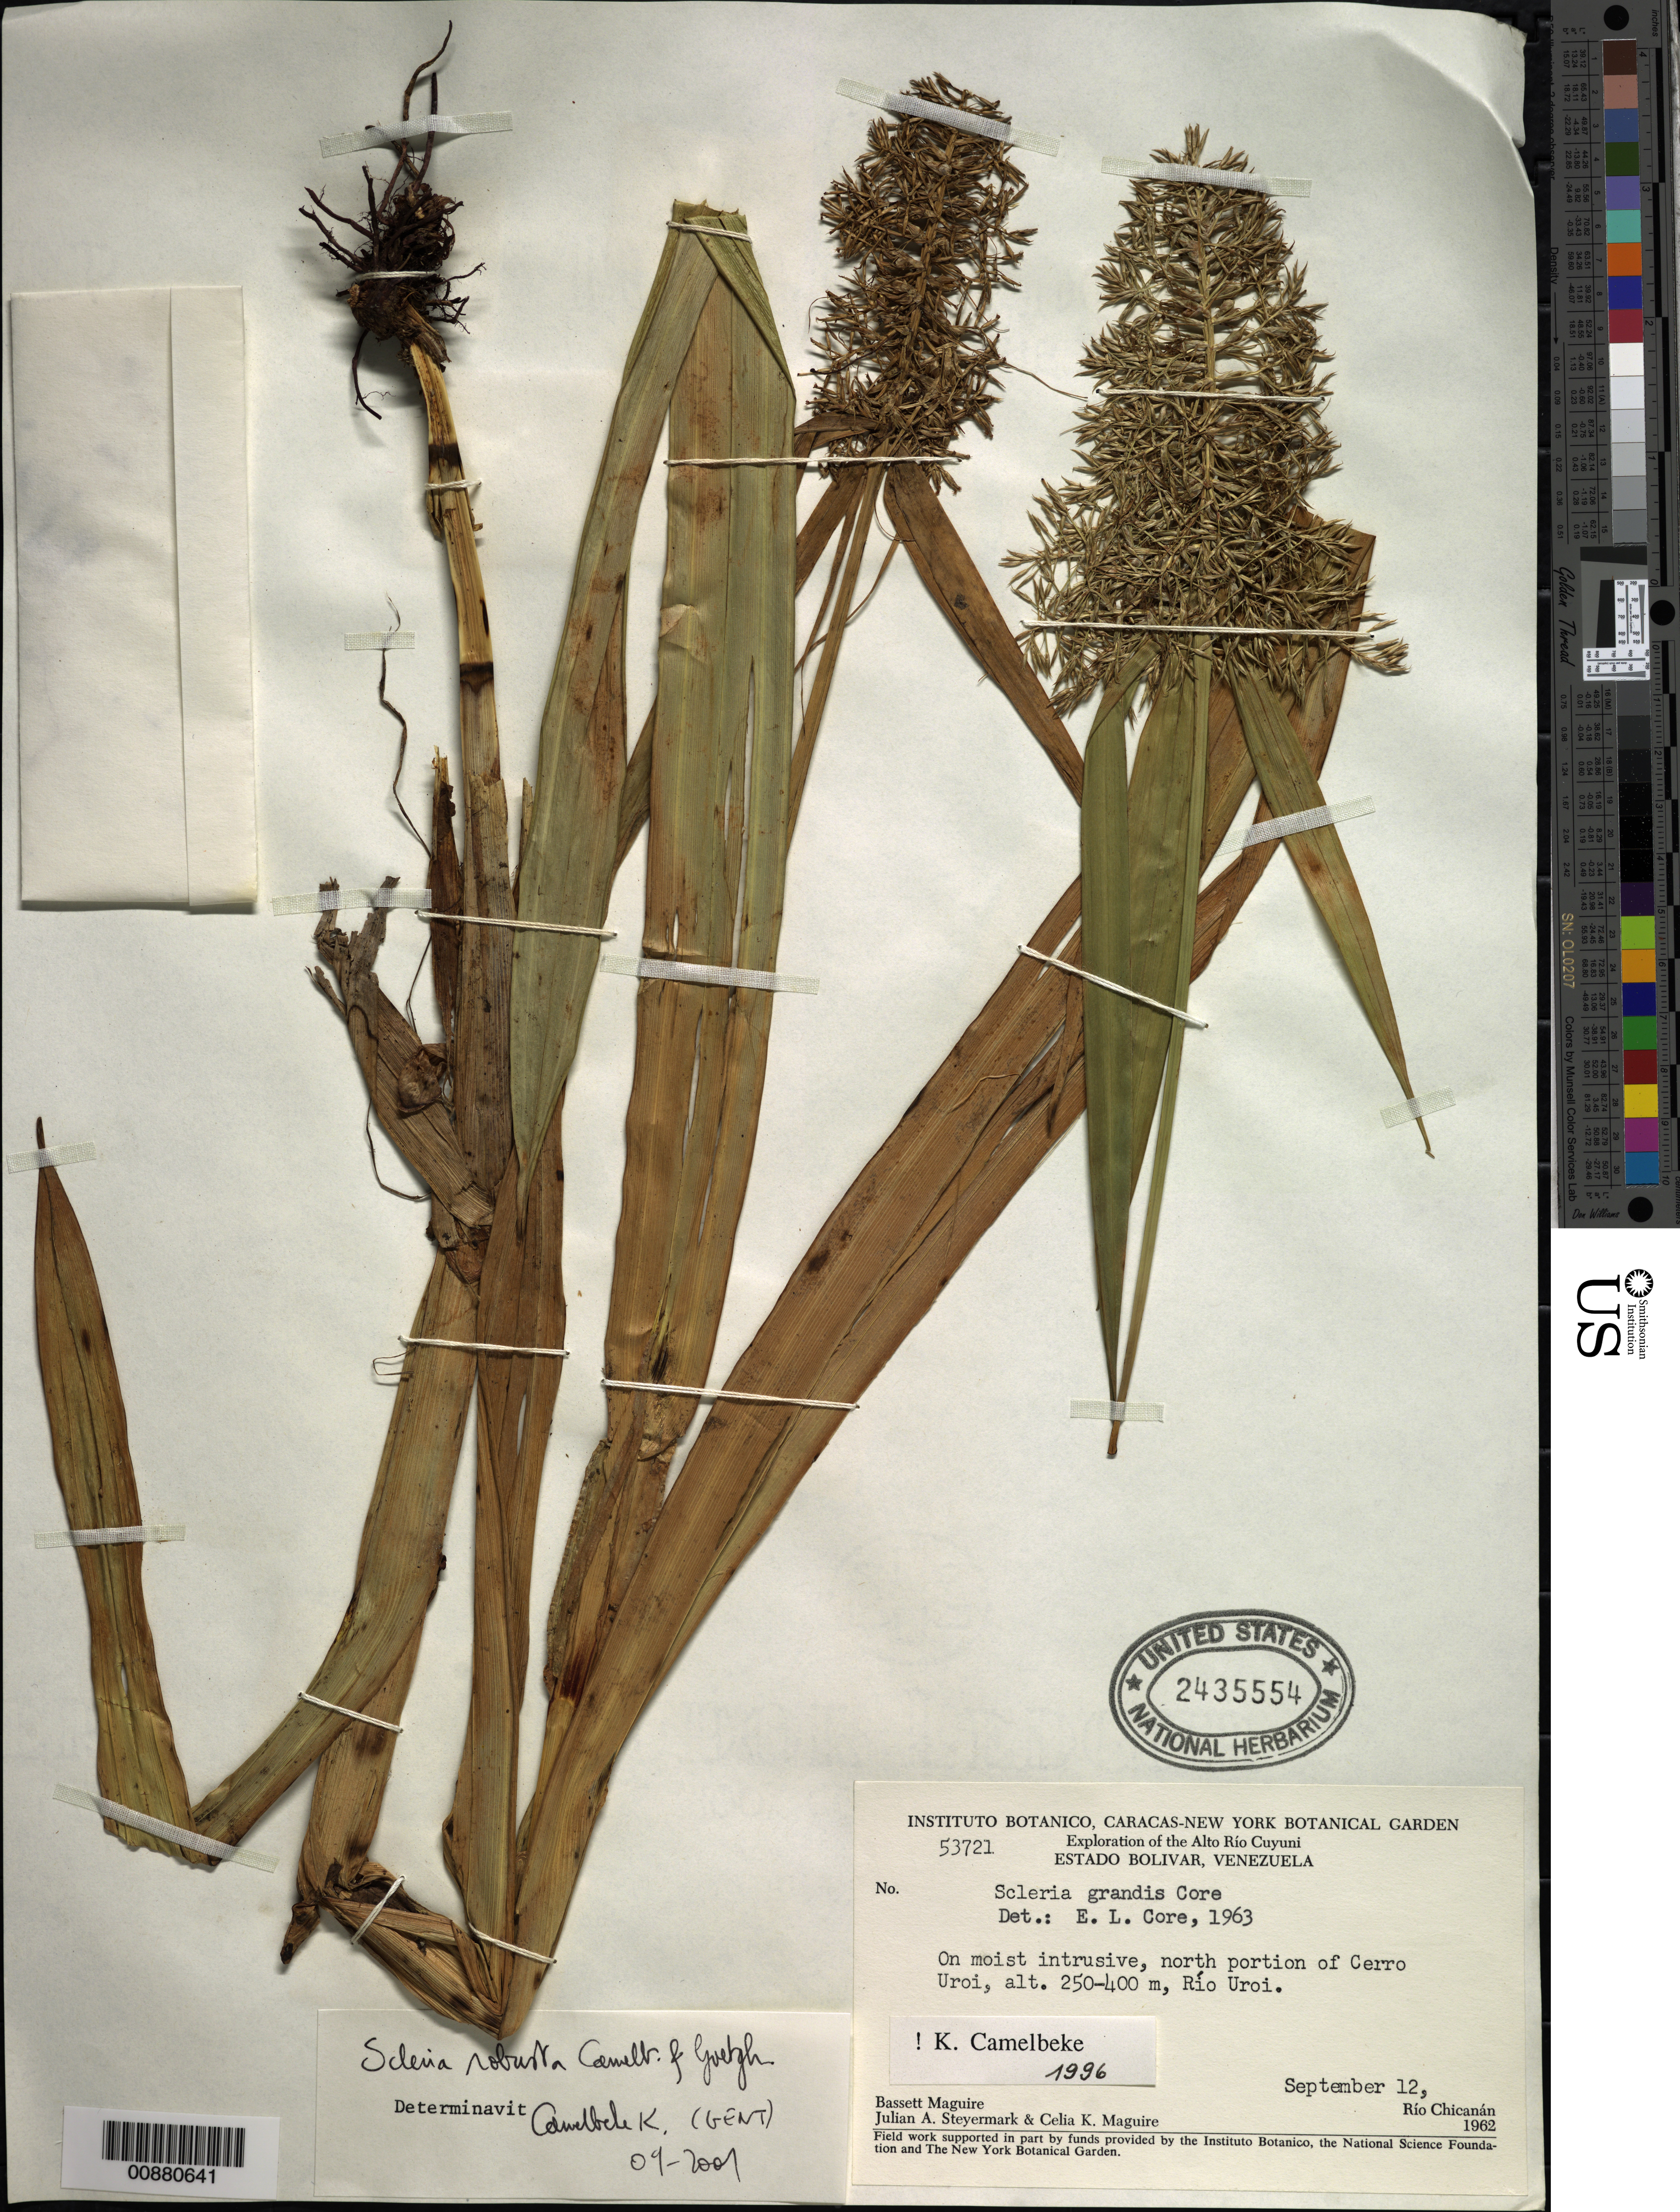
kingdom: Plantae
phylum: Tracheophyta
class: Liliopsida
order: Poales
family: Cyperaceae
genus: Scleria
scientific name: Scleria robusta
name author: Camelb. & Goetgh.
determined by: Camelbeke, K.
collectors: B. Maguire, J. Steyermark & C. K. Maguire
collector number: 53721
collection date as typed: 12-Sep-62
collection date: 1962-09-12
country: Venezuela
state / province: Bolívar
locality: Alto Río Cuyuni, Cerro Uroi, summit of north portion, Río Uroi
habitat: On moist intrusive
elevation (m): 250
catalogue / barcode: US 2435554